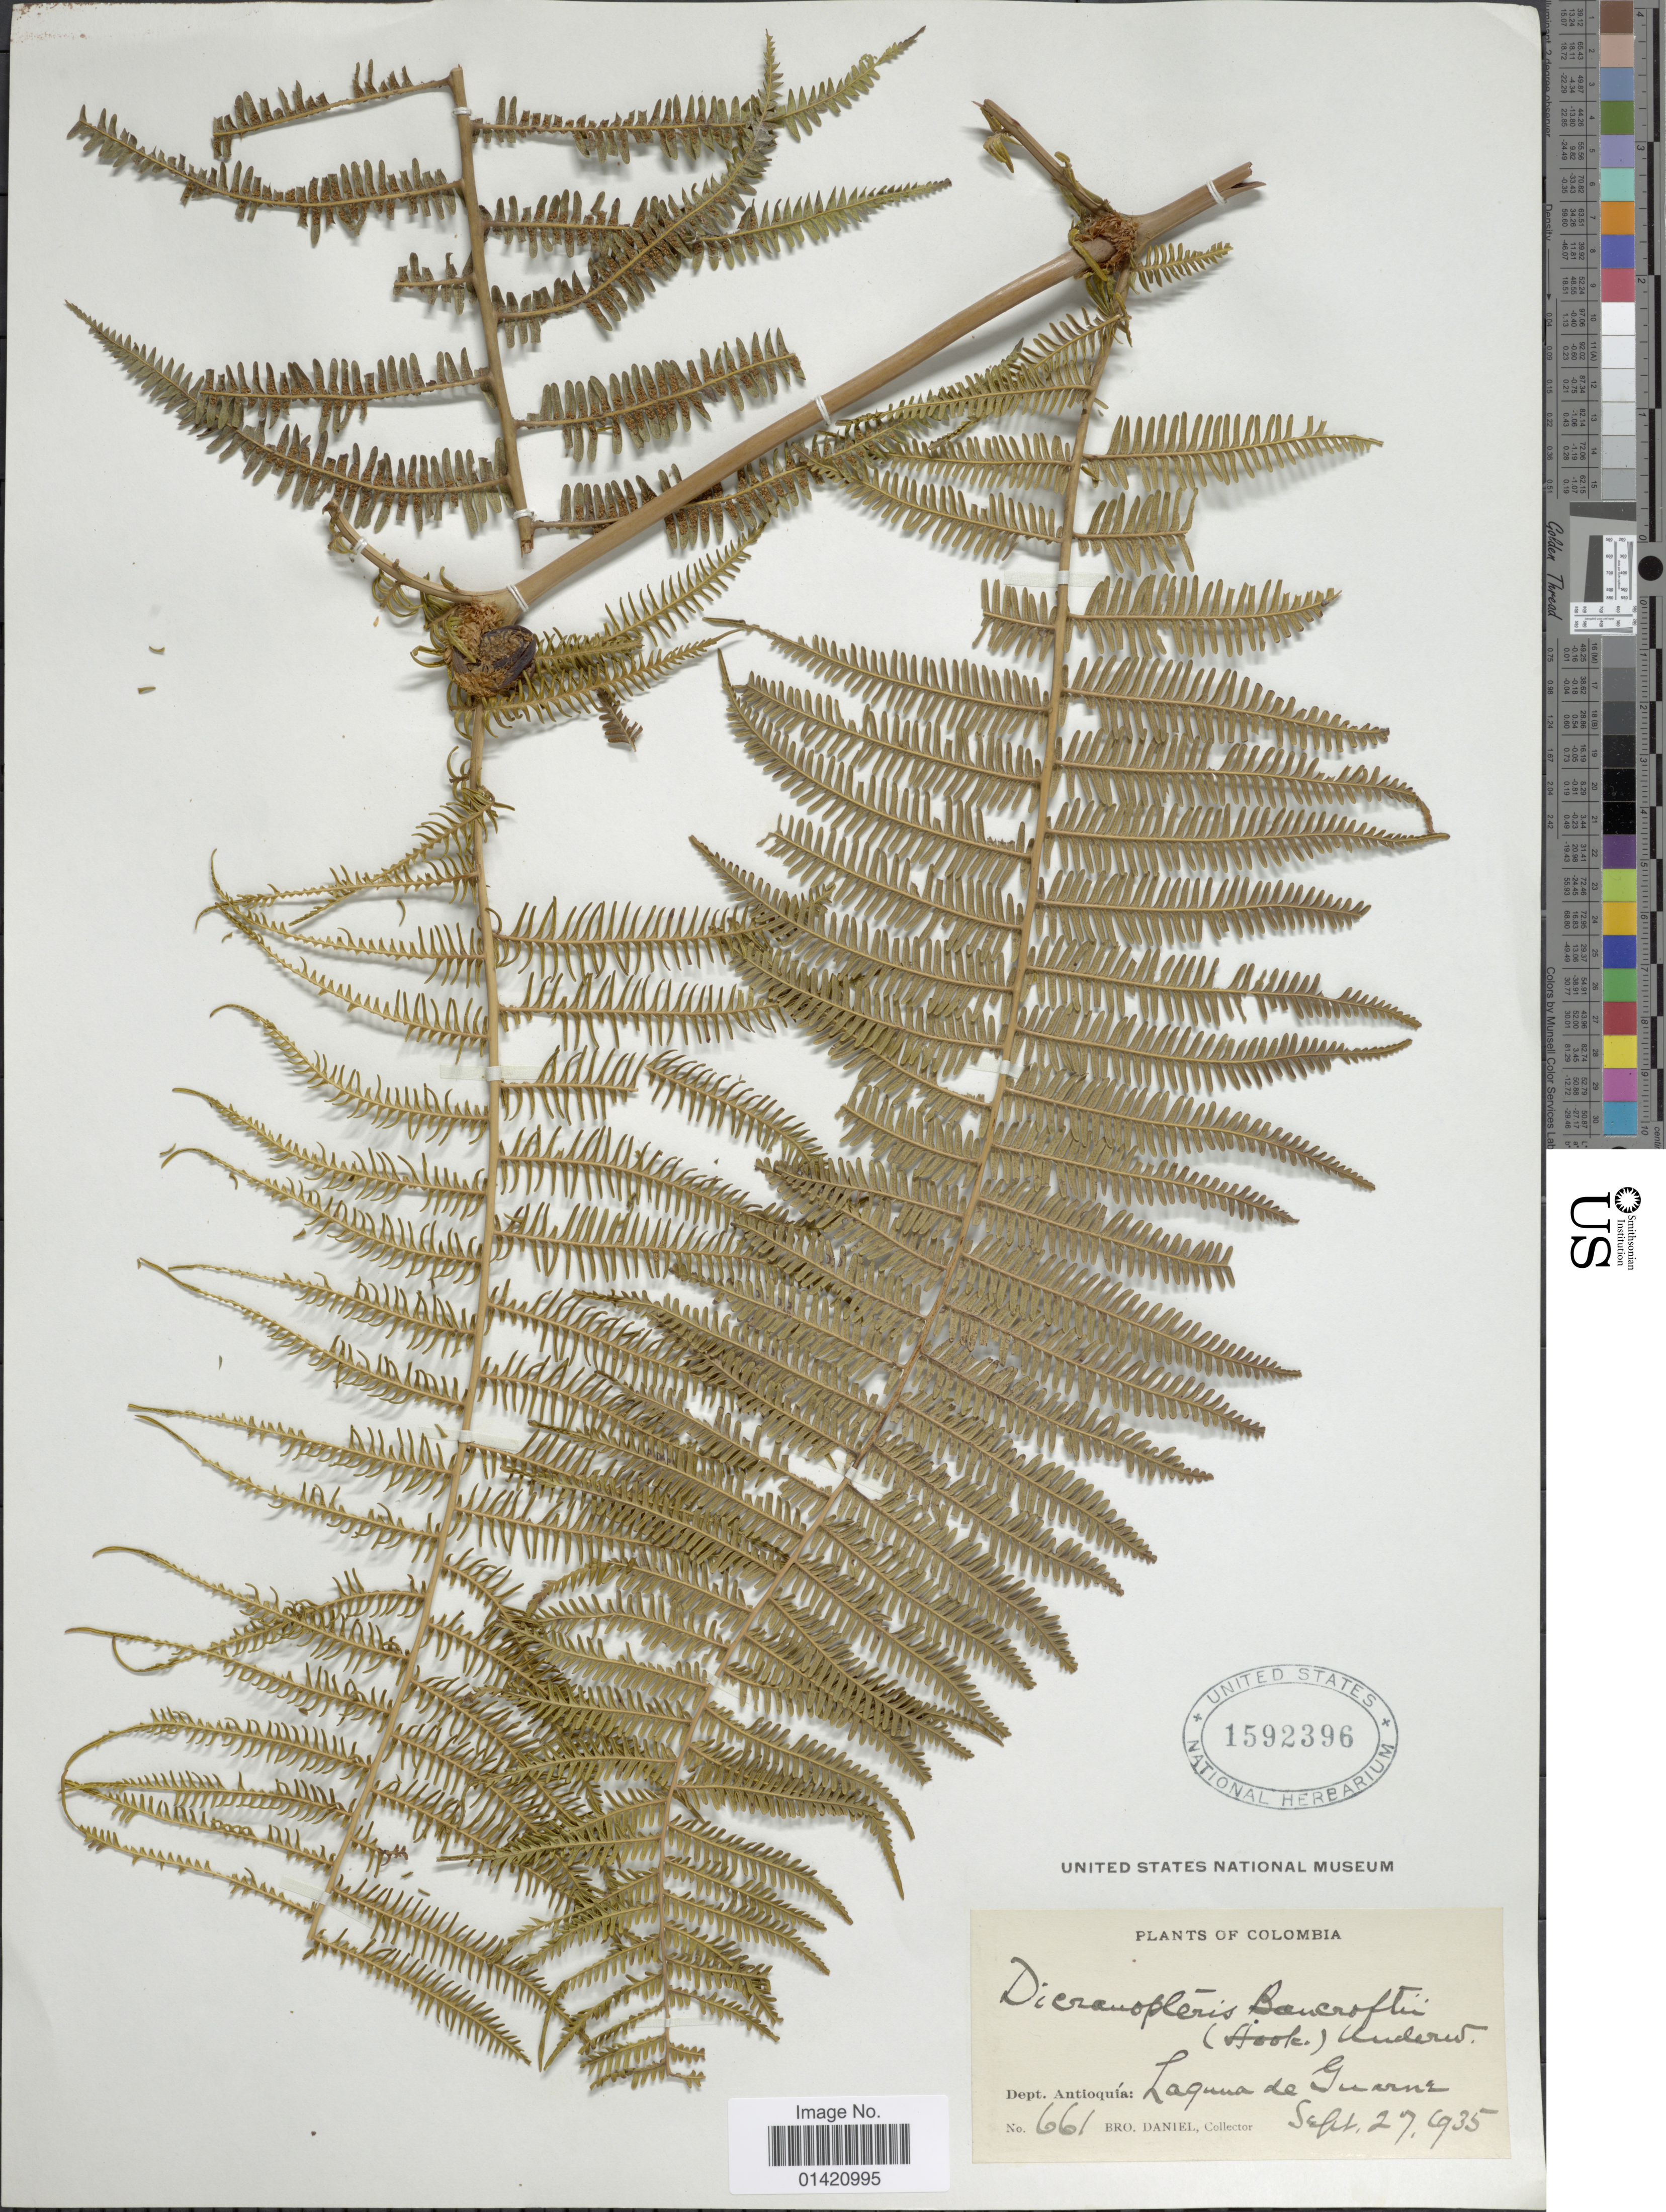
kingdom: Plantae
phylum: Tracheophyta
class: Polypodiopsida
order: Gleicheniales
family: Gleicheniaceae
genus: Diplopterygium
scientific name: Diplopterygium bancroftii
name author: (Hook.) A.R. Sm.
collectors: Bro. Daniel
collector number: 661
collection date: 1935-09-27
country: Colombia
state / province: Antioquia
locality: Dept. Antoquia: Laguna de Guarne.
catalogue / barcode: US 1592396